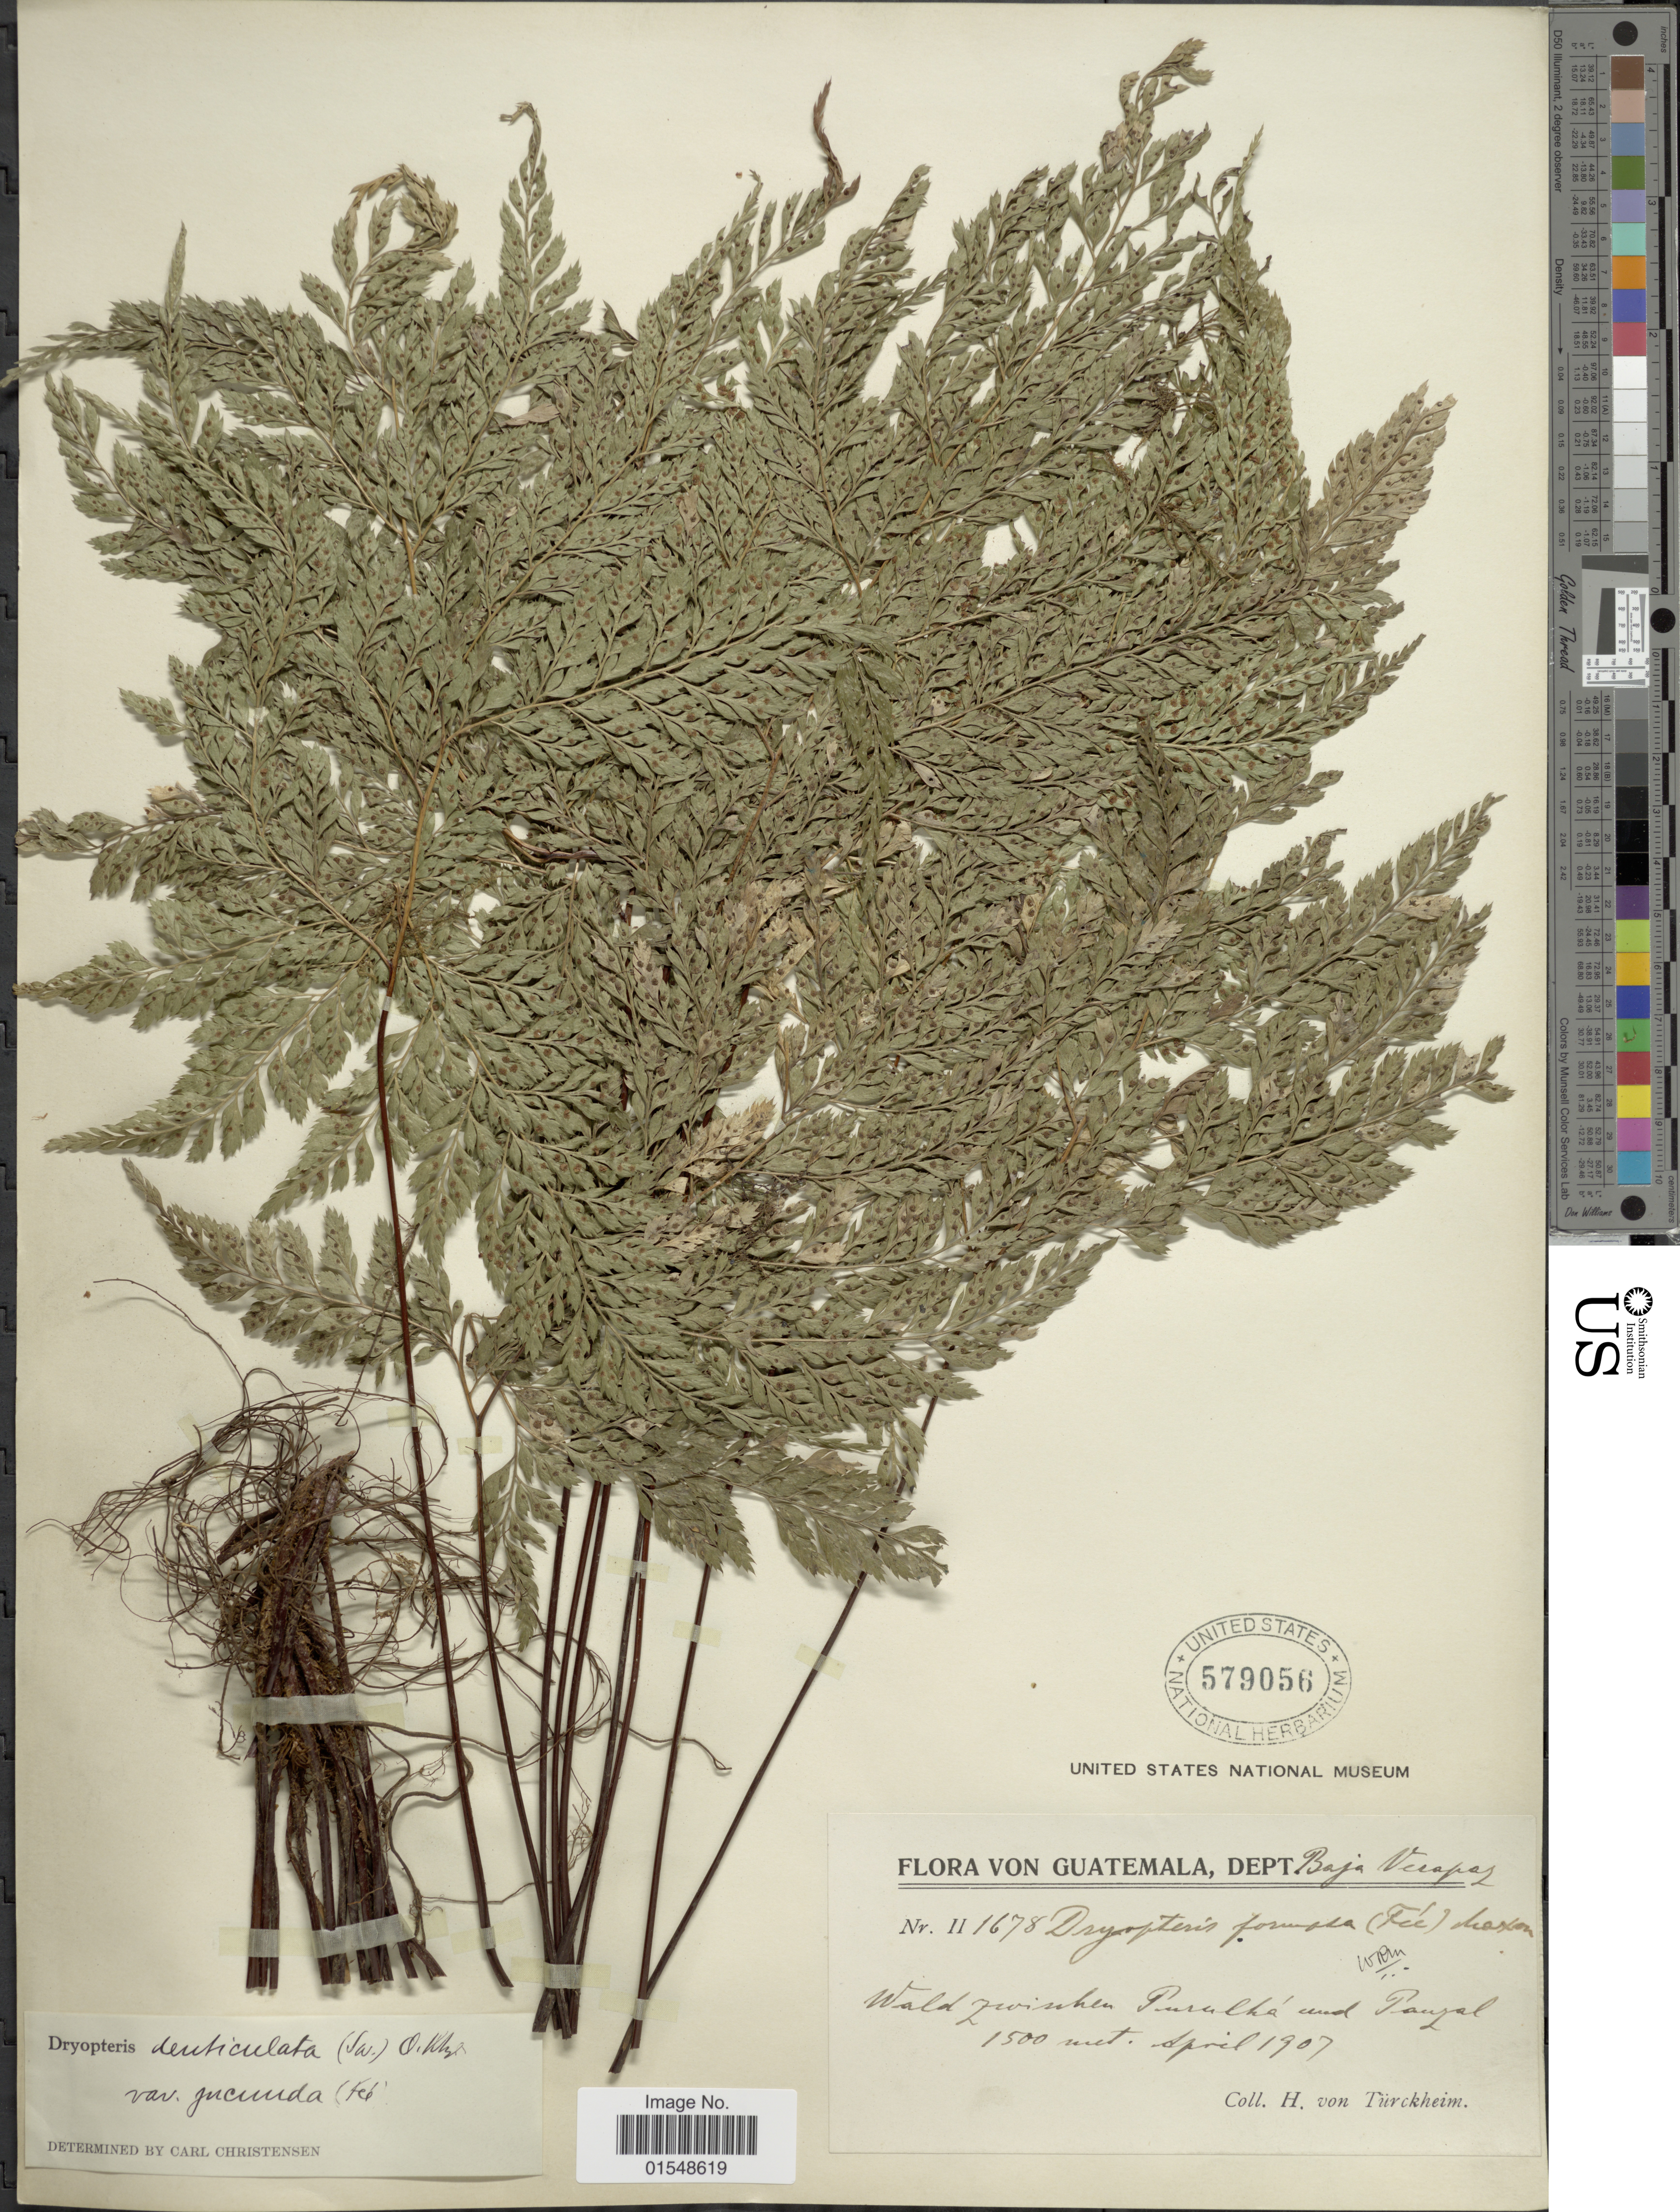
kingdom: Plantae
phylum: Tracheophyta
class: Polypodiopsida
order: Polypodiales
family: Dryopteridaceae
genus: Arachniodes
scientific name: Arachniodes denticulata var. jucunda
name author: (Fée) Lellinger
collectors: H. von Türckheim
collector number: II1678 *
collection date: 1907-04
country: Guatemala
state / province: Baja Verapaz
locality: Wald zwischen Purulhá und Panzal [forest between Purulhá and Pansal]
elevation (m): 1500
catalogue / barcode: US 579056